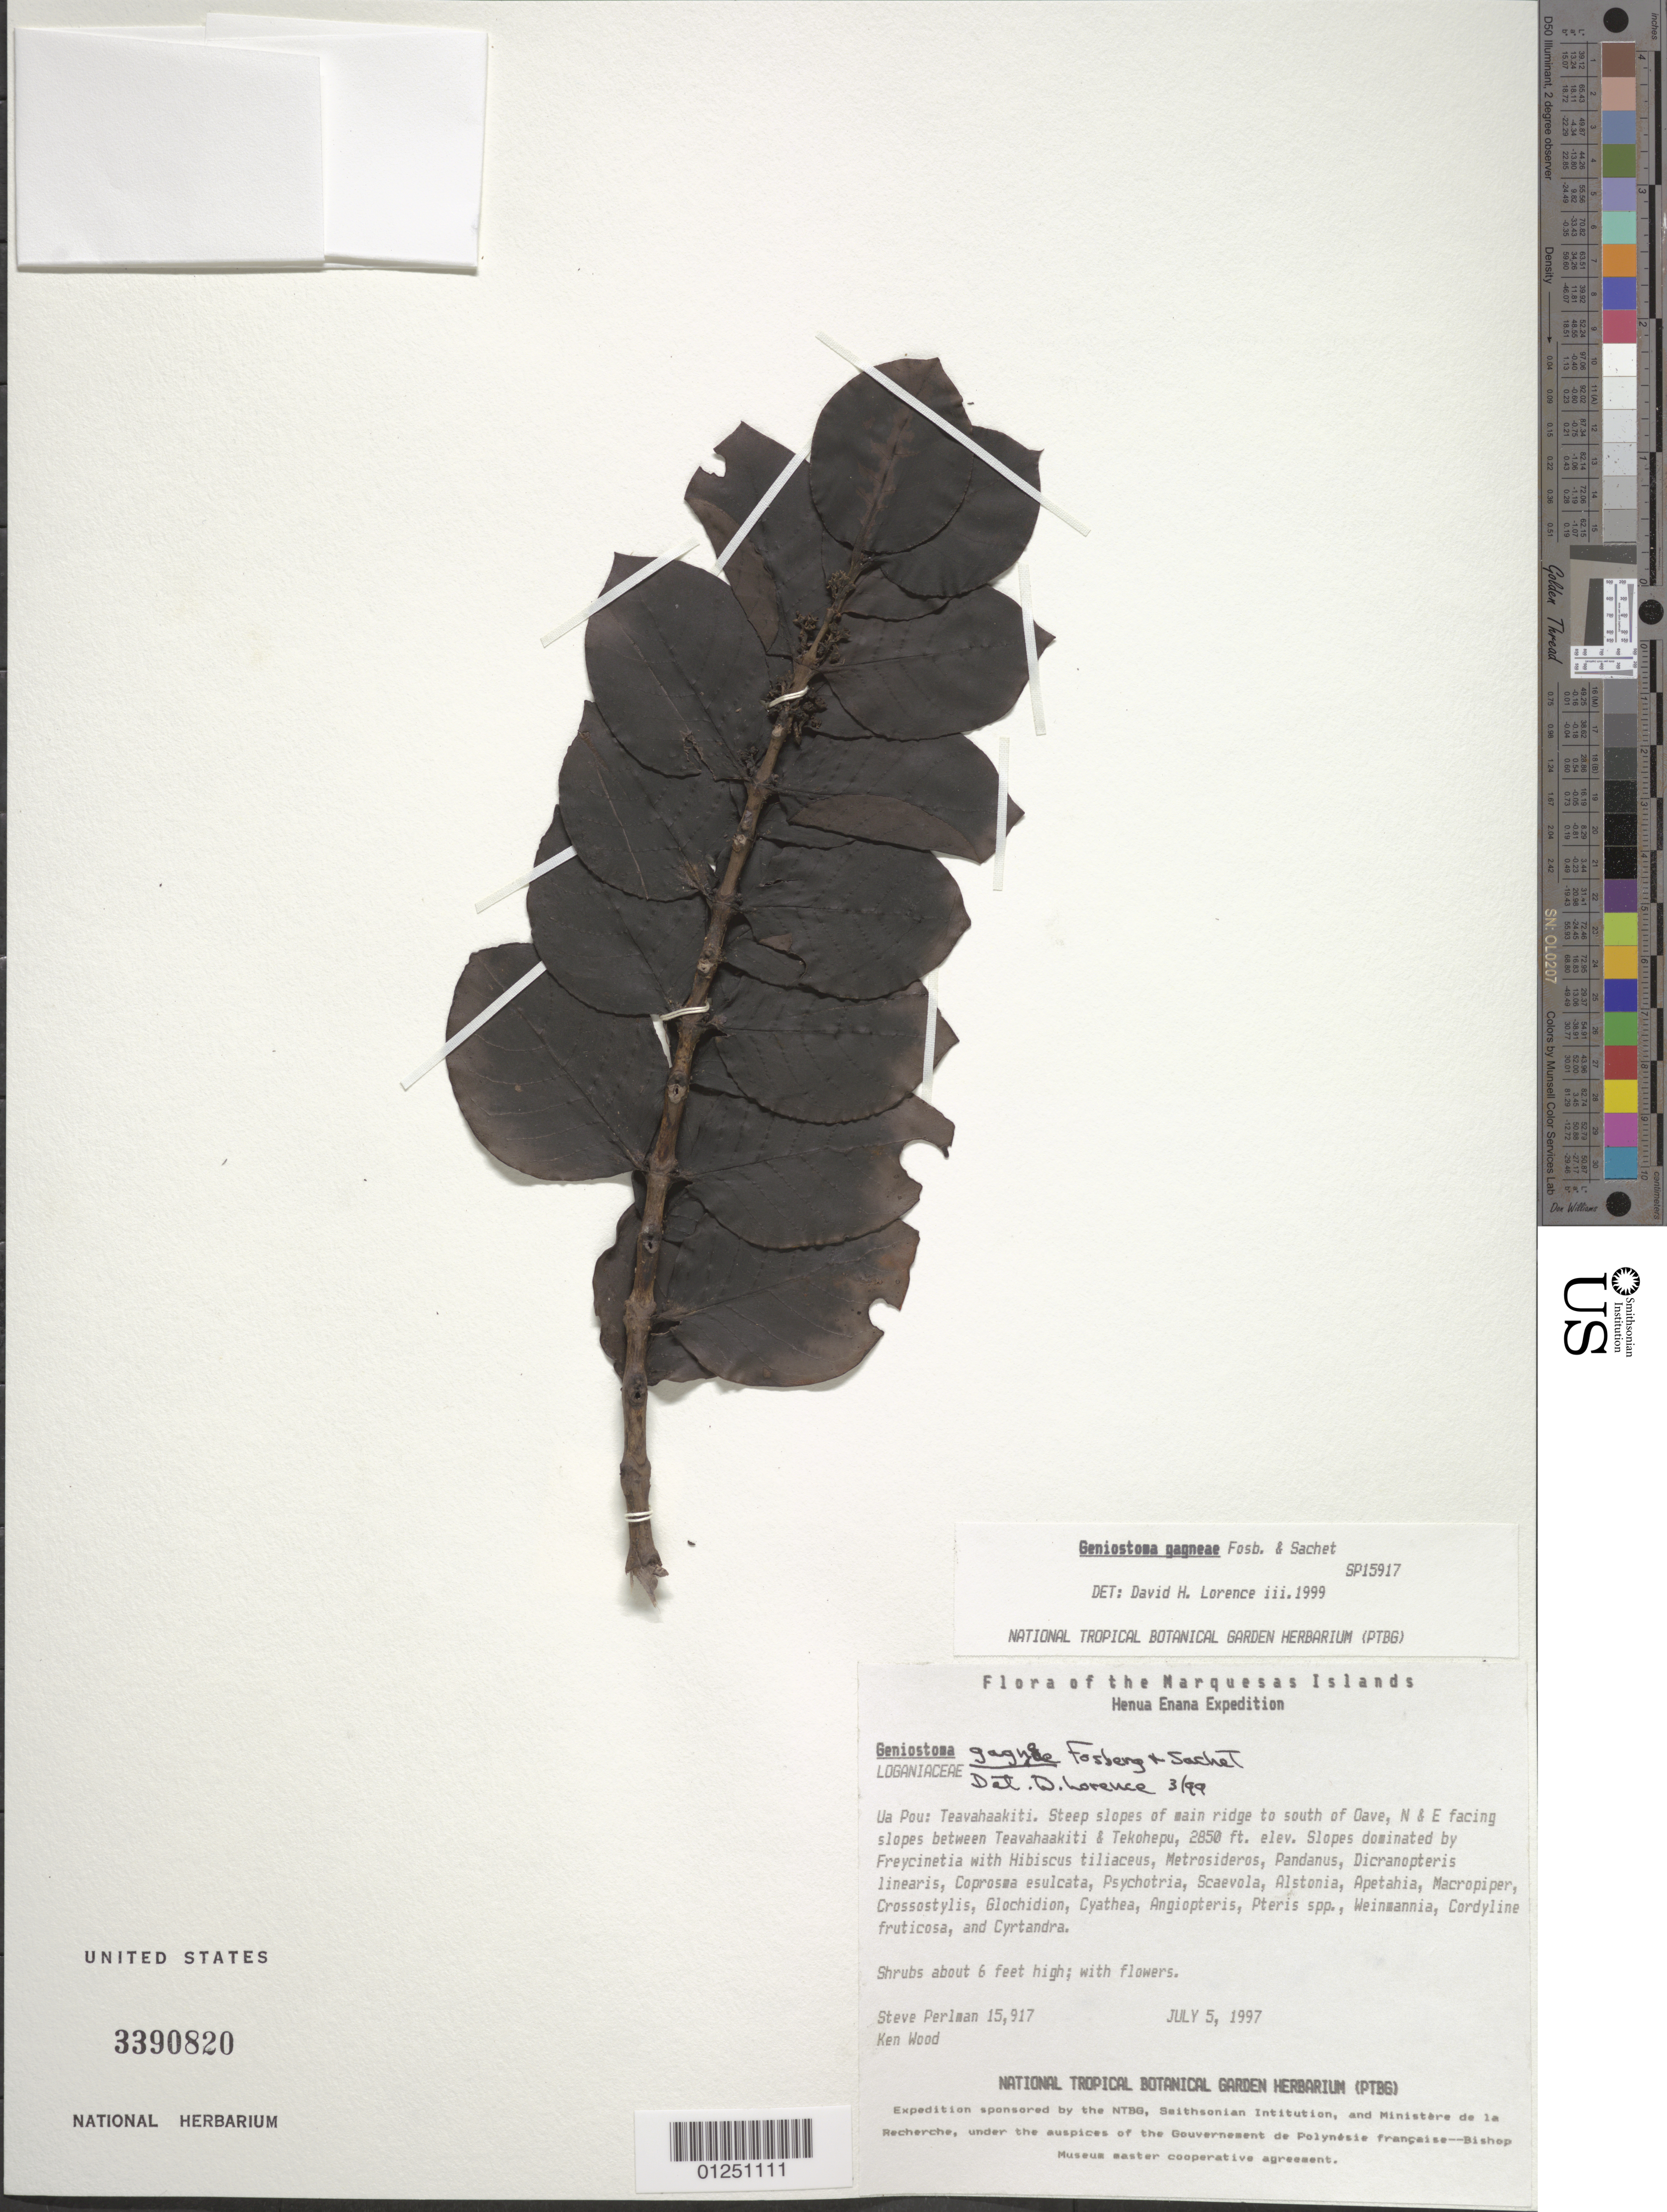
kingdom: Plantae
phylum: Tracheophyta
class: Magnoliopsida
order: Gentianales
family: Loganiaceae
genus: Geniostoma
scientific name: Geniostoma gagneae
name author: Fosberg & Sachet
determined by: Lorence, David H., (PTBG), National Tropical Botanical Garden (UNITED STATES)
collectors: S. P. Perlman & K. R. Wood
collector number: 15917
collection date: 1997-07-05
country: French Polynesia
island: Ua Pou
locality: Teavahaakiti, steep slopes of main ridge to S of Oave, N & E facing cliffs between Teavahaakiti & Tekohepu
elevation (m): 869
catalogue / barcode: US 3390820